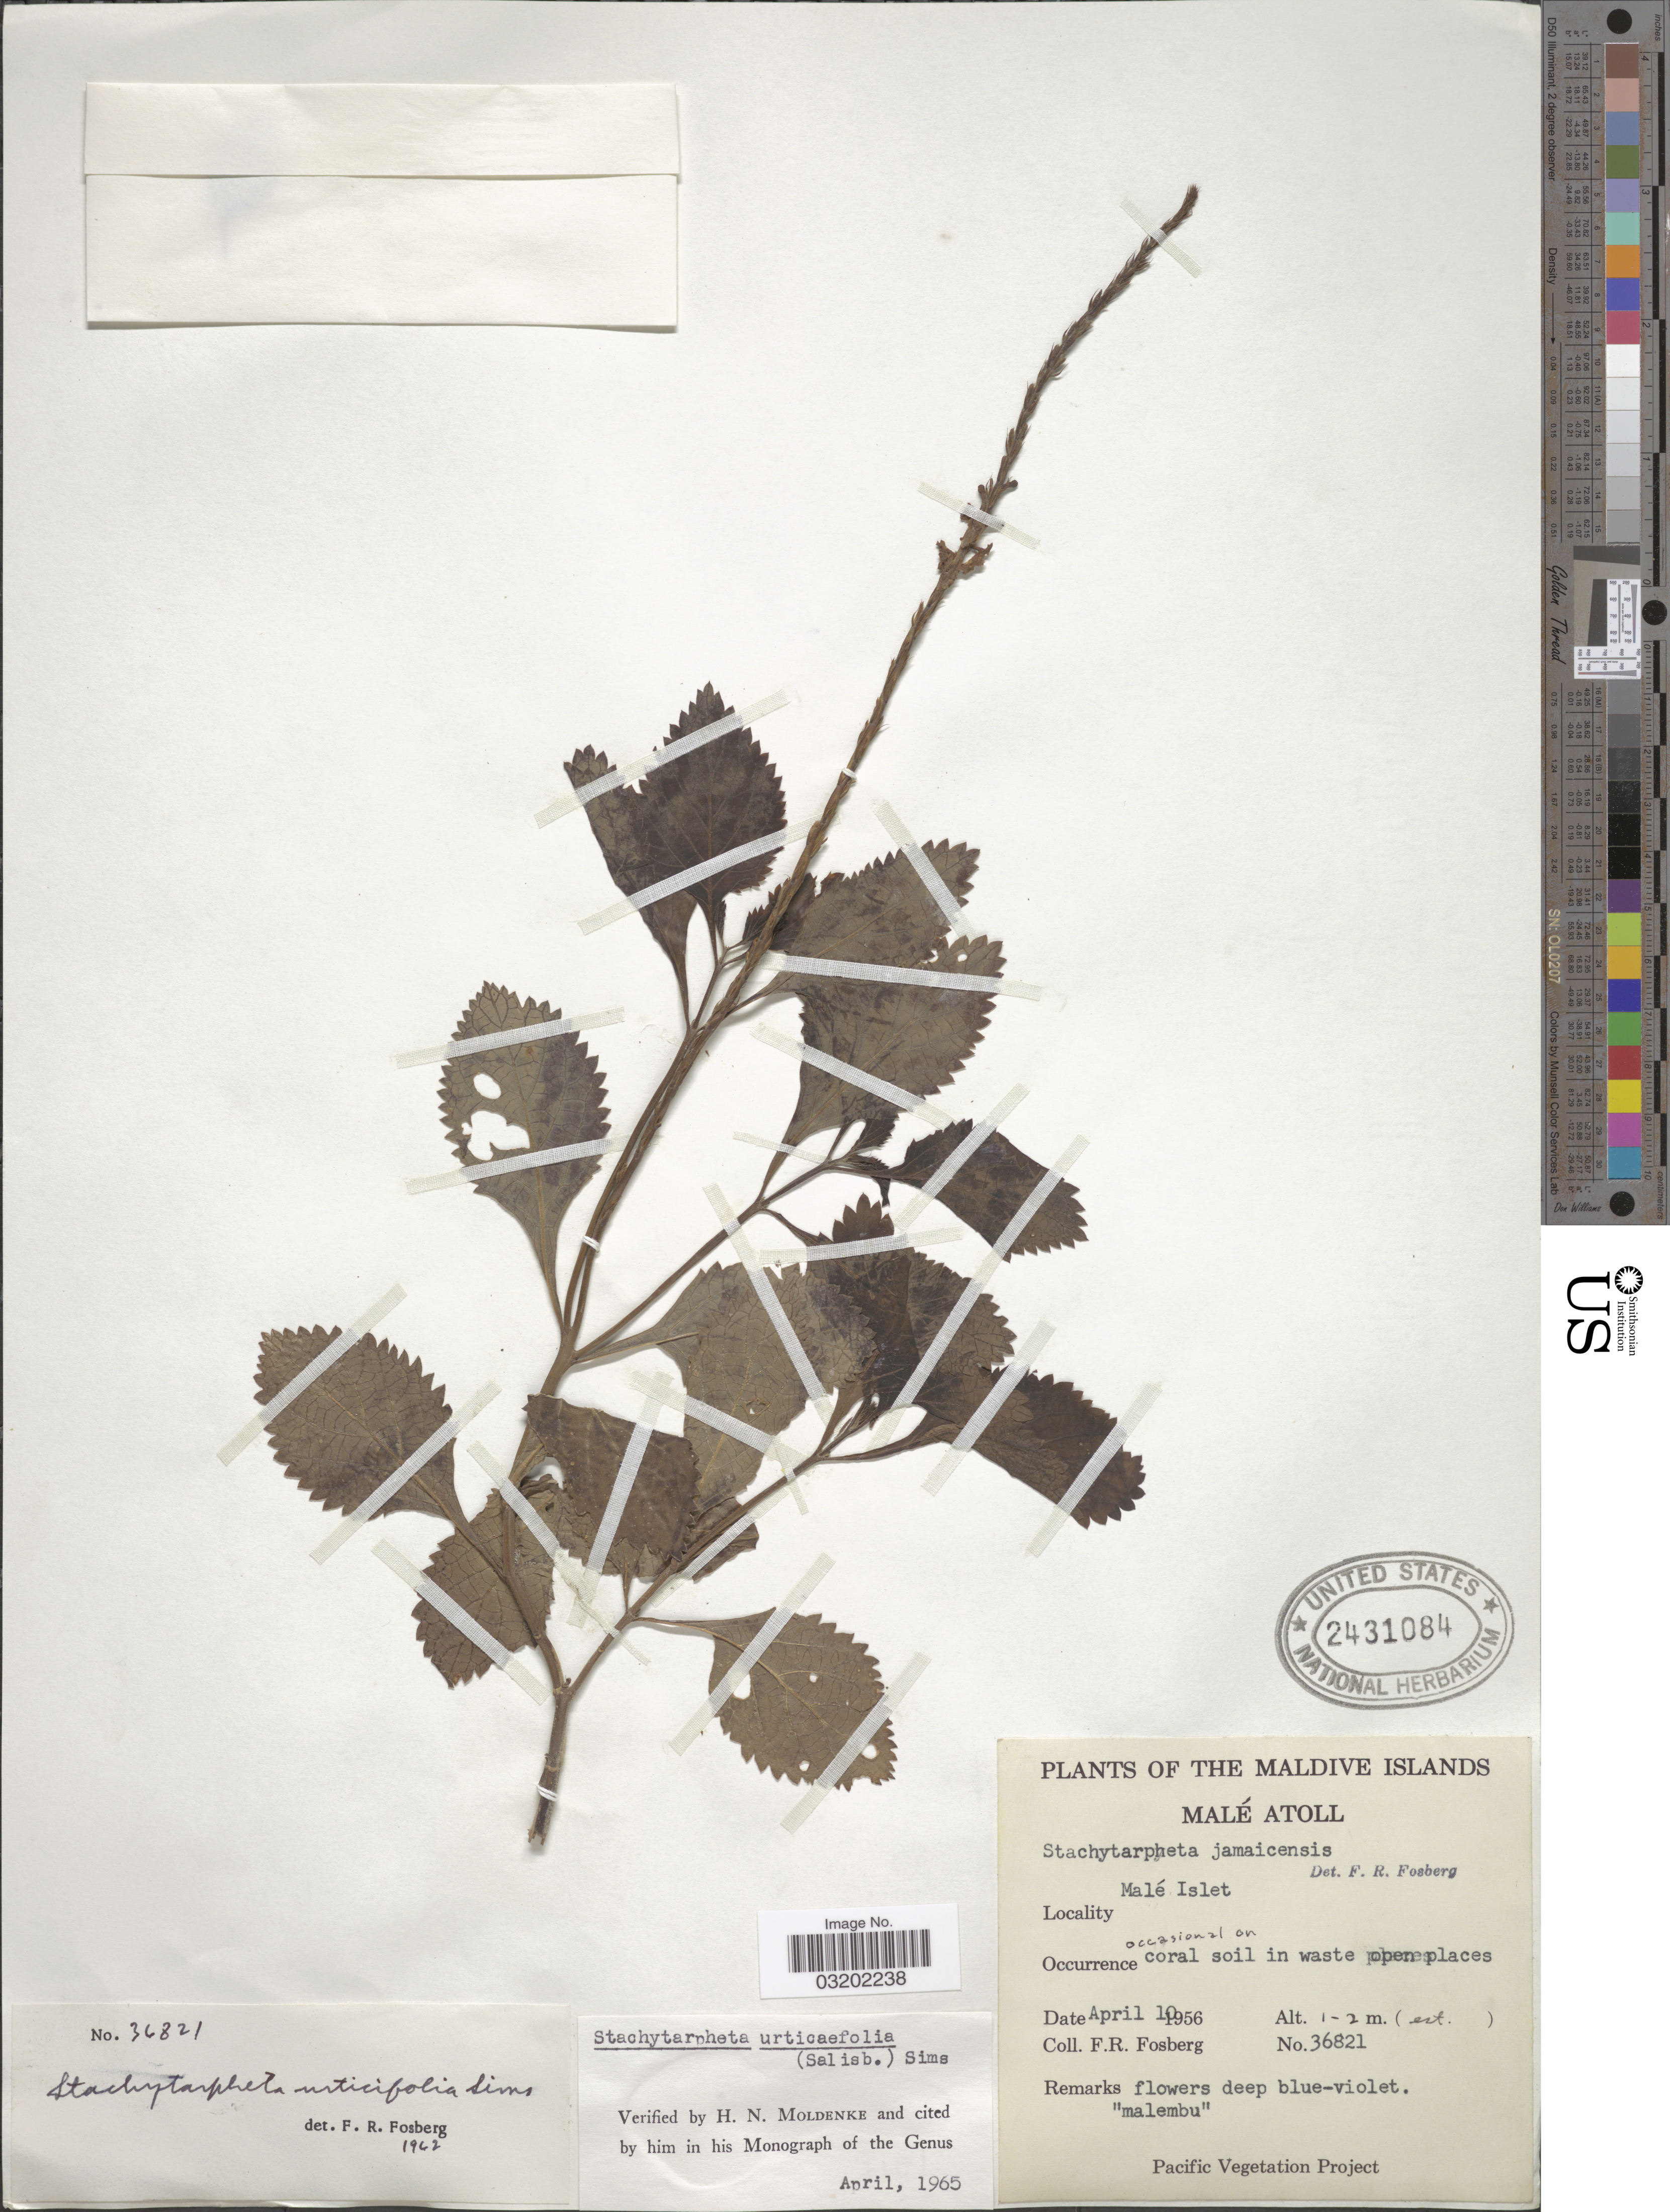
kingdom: Plantae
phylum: Tracheophyta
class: Magnoliopsida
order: Lamiales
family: Verbenaceae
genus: Stachytarpheta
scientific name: Stachytarpheta urticifolia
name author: Sims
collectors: F. R. Fosberg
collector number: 36821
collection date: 1956-04-10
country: Maldive Islands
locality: Malé Atoll. Malé Islet.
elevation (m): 1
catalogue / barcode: US 2431084